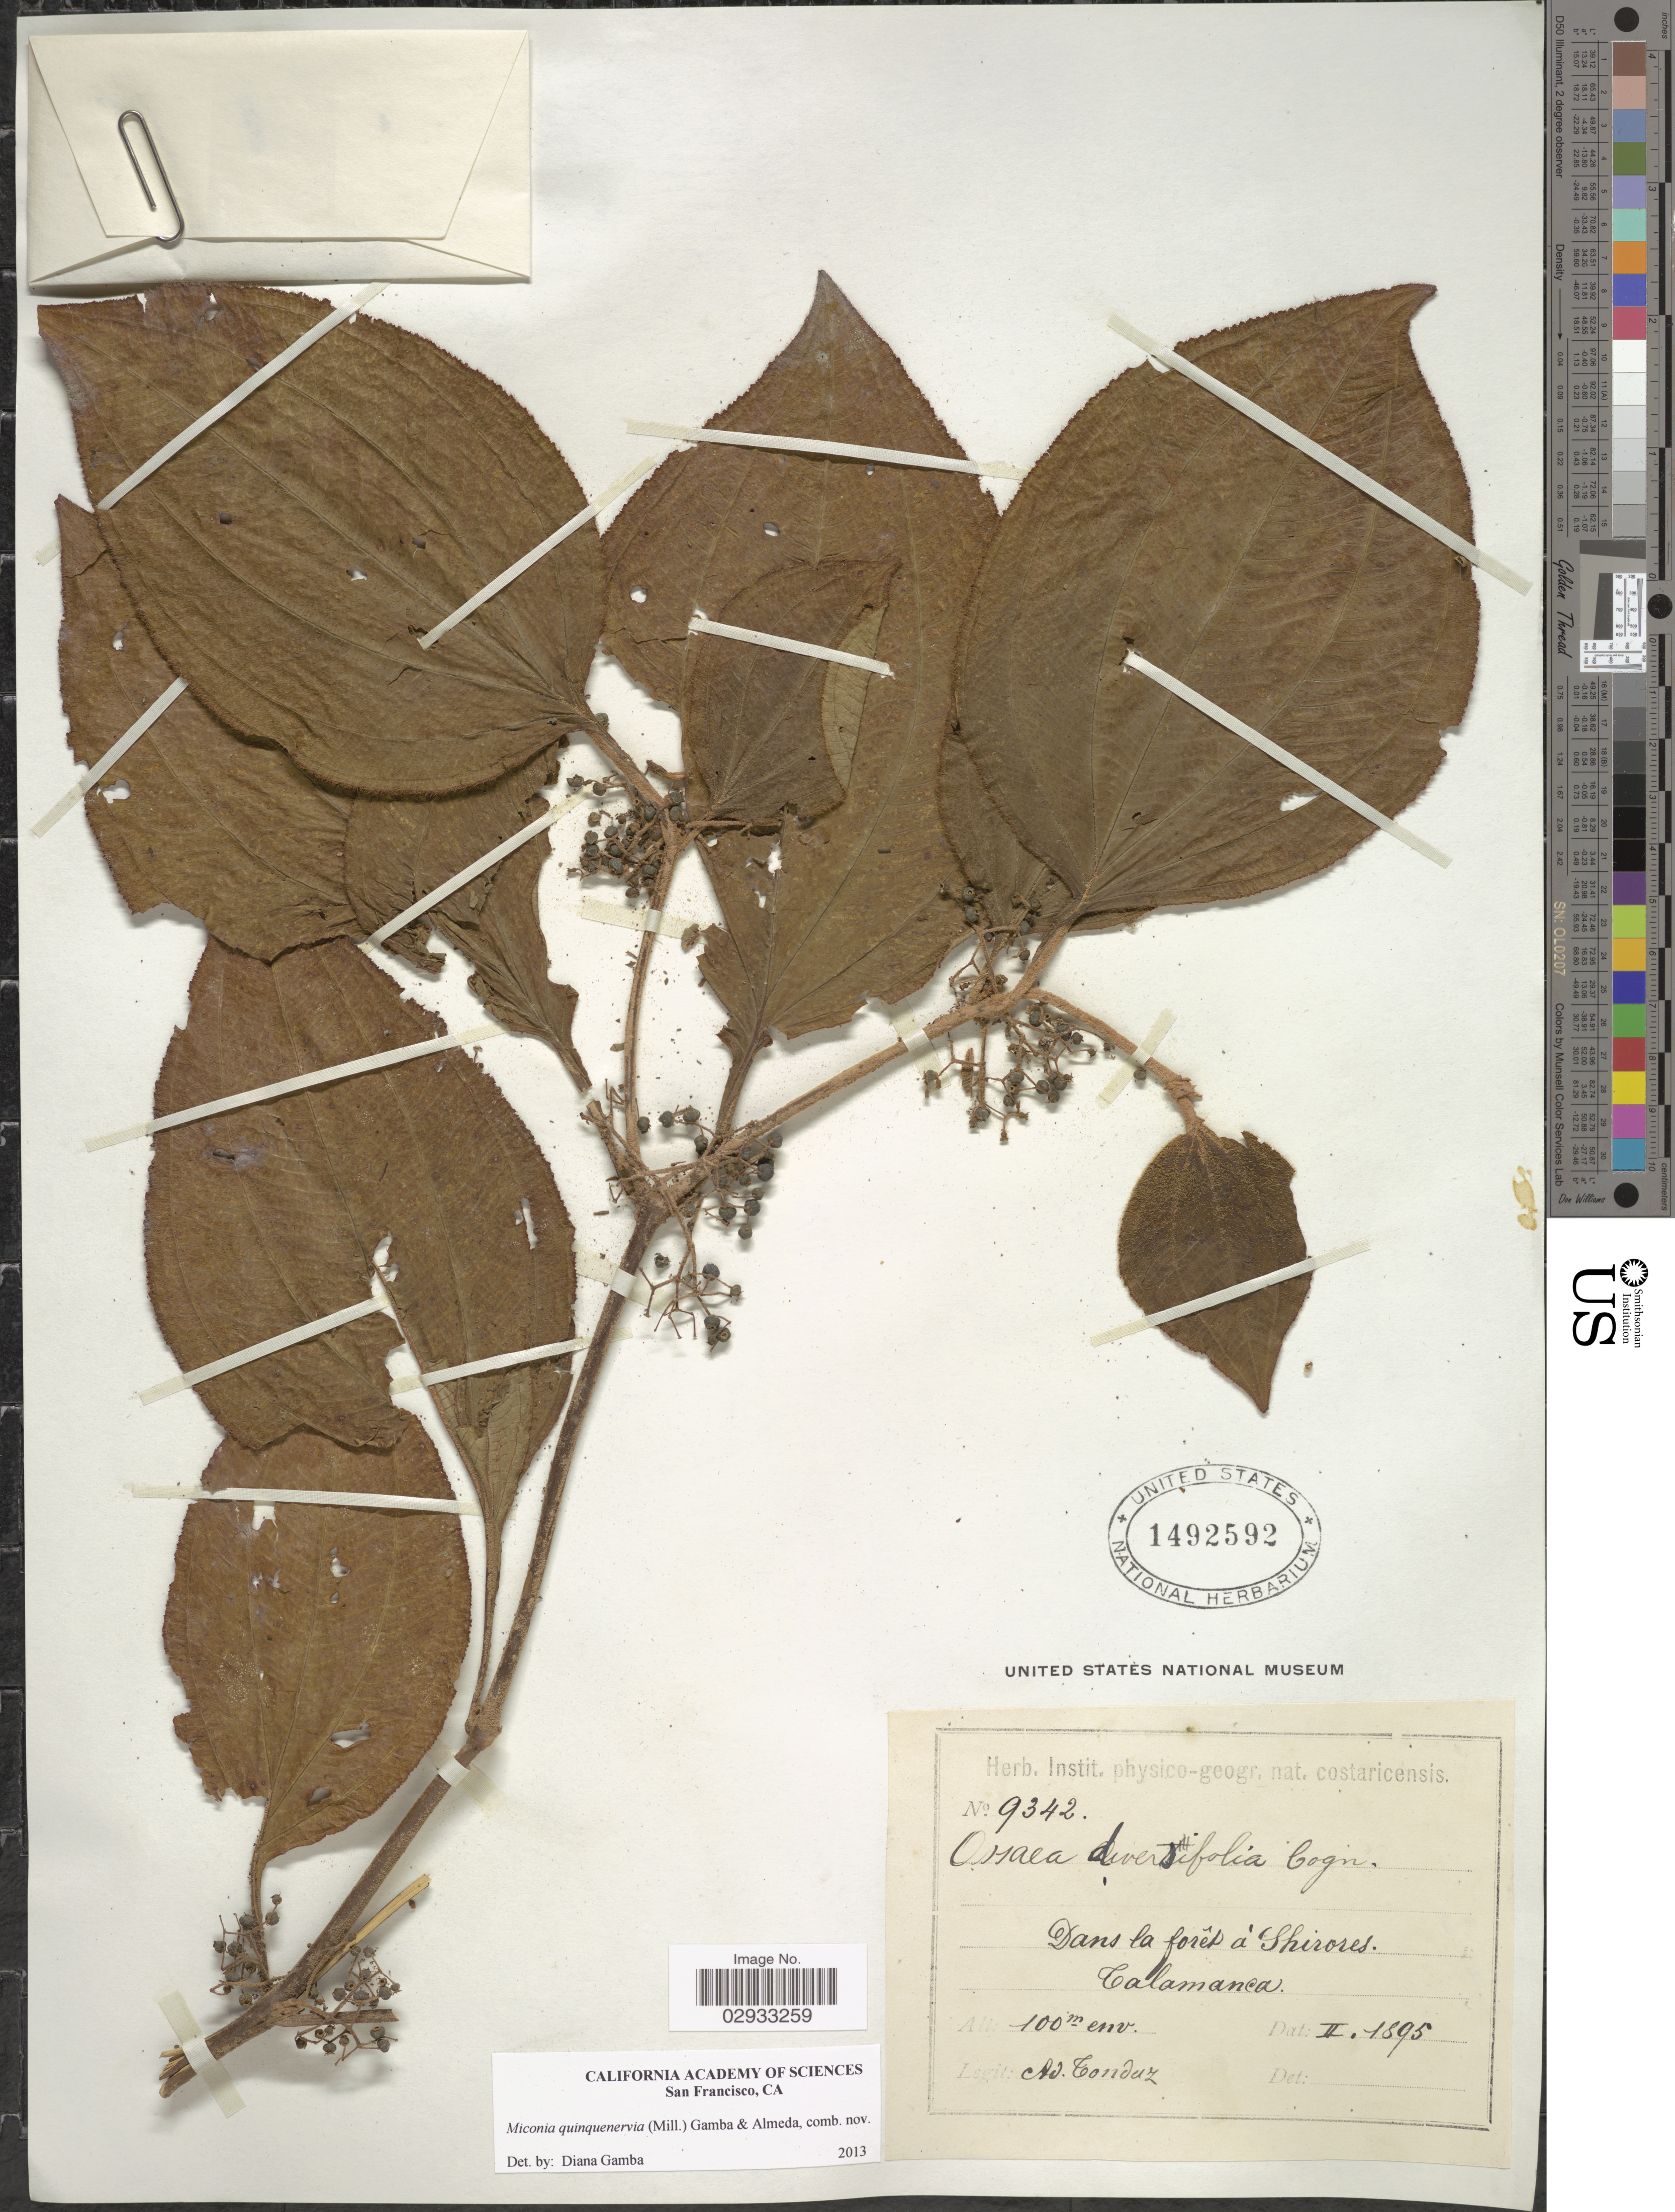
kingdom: Plantae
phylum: Tracheophyta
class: Magnoliopsida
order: Myrtales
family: Melastomataceae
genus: Miconia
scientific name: Miconia quinquenervia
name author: (Mill.) Gamba & Almeda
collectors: A. Tonduz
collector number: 9342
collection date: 1895-02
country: Costa Rica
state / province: Limón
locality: Dans la forêt à Shirores. Talamanca.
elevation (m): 100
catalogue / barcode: US 1492592